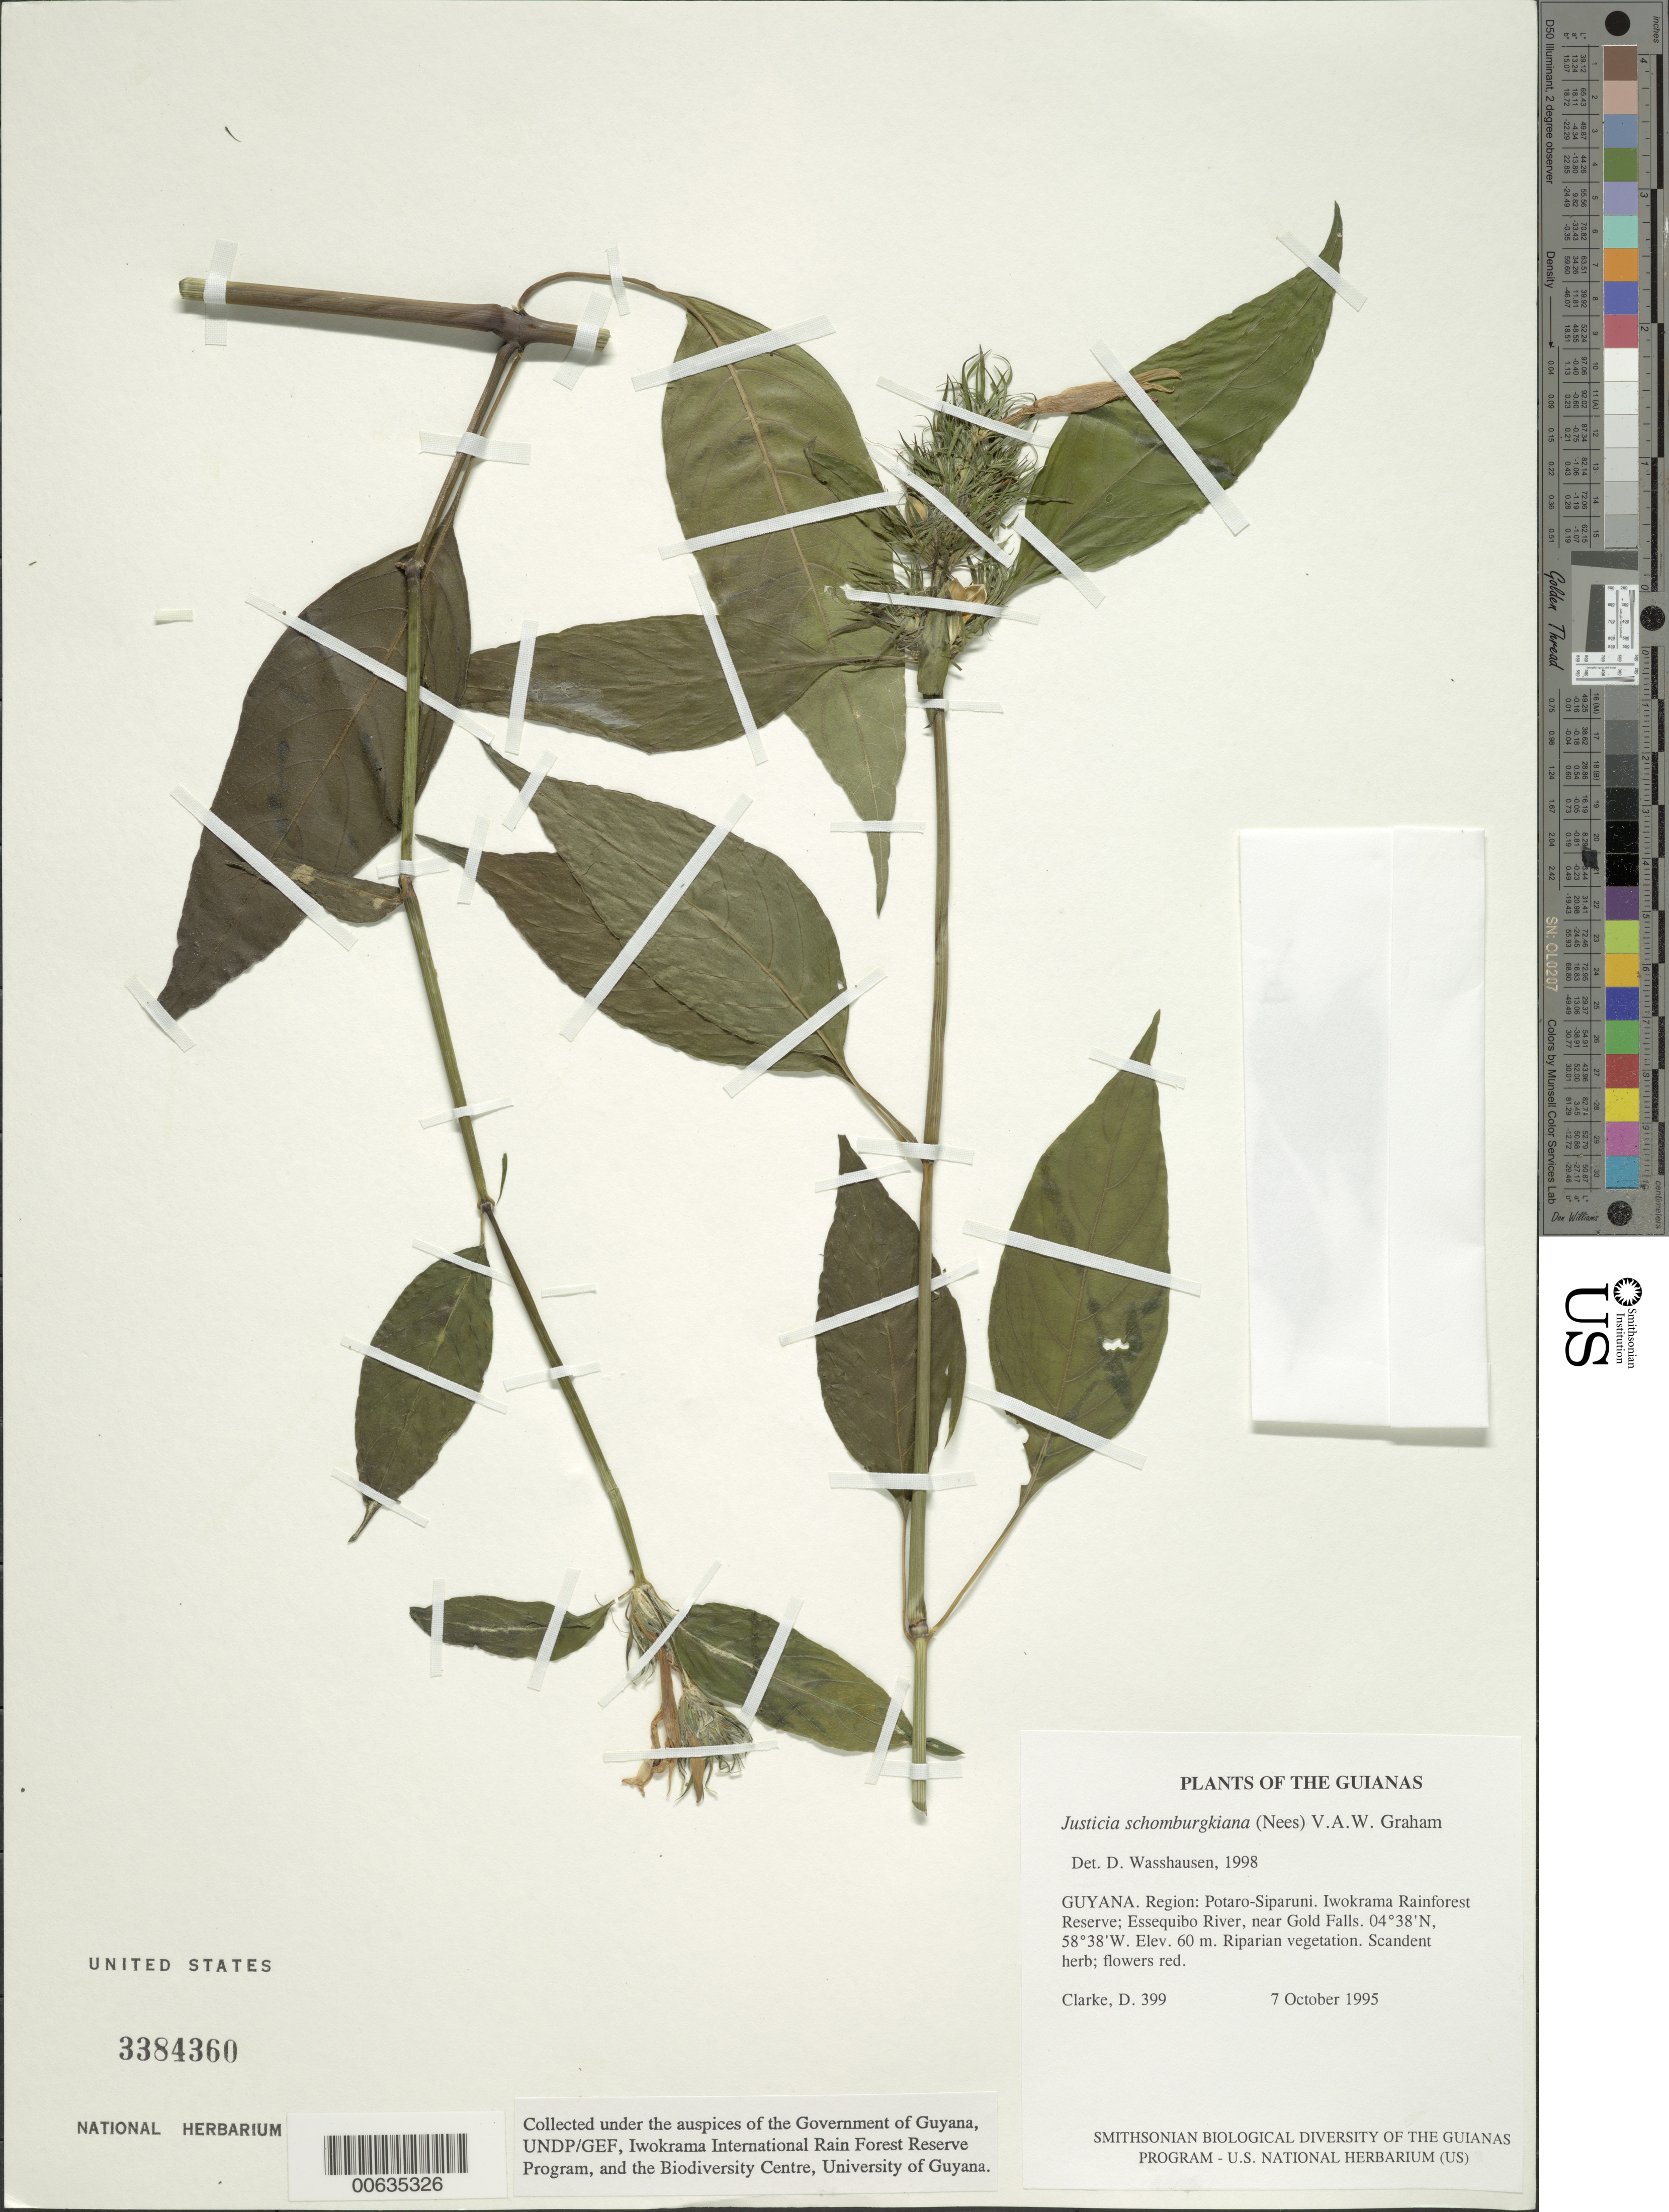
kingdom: Plantae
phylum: Tracheophyta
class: Magnoliopsida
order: Lamiales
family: Acanthaceae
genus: Justicia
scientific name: Justicia schomburgkiana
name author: (Nees) V.A.W. Graham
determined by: Wasshausen, Dieter C., (BOT), Smithsonian Institution - National Museum of Natural History (UNITED STATES)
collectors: H. D. Clarke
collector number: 399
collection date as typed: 7 October 1995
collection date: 1995-10-07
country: Guyana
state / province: Potaro-Siparuni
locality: Iwokrama Rainforest Reserve; Essequibo River, near Gold Falls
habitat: Riparian vegetation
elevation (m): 60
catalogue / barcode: US 3384360